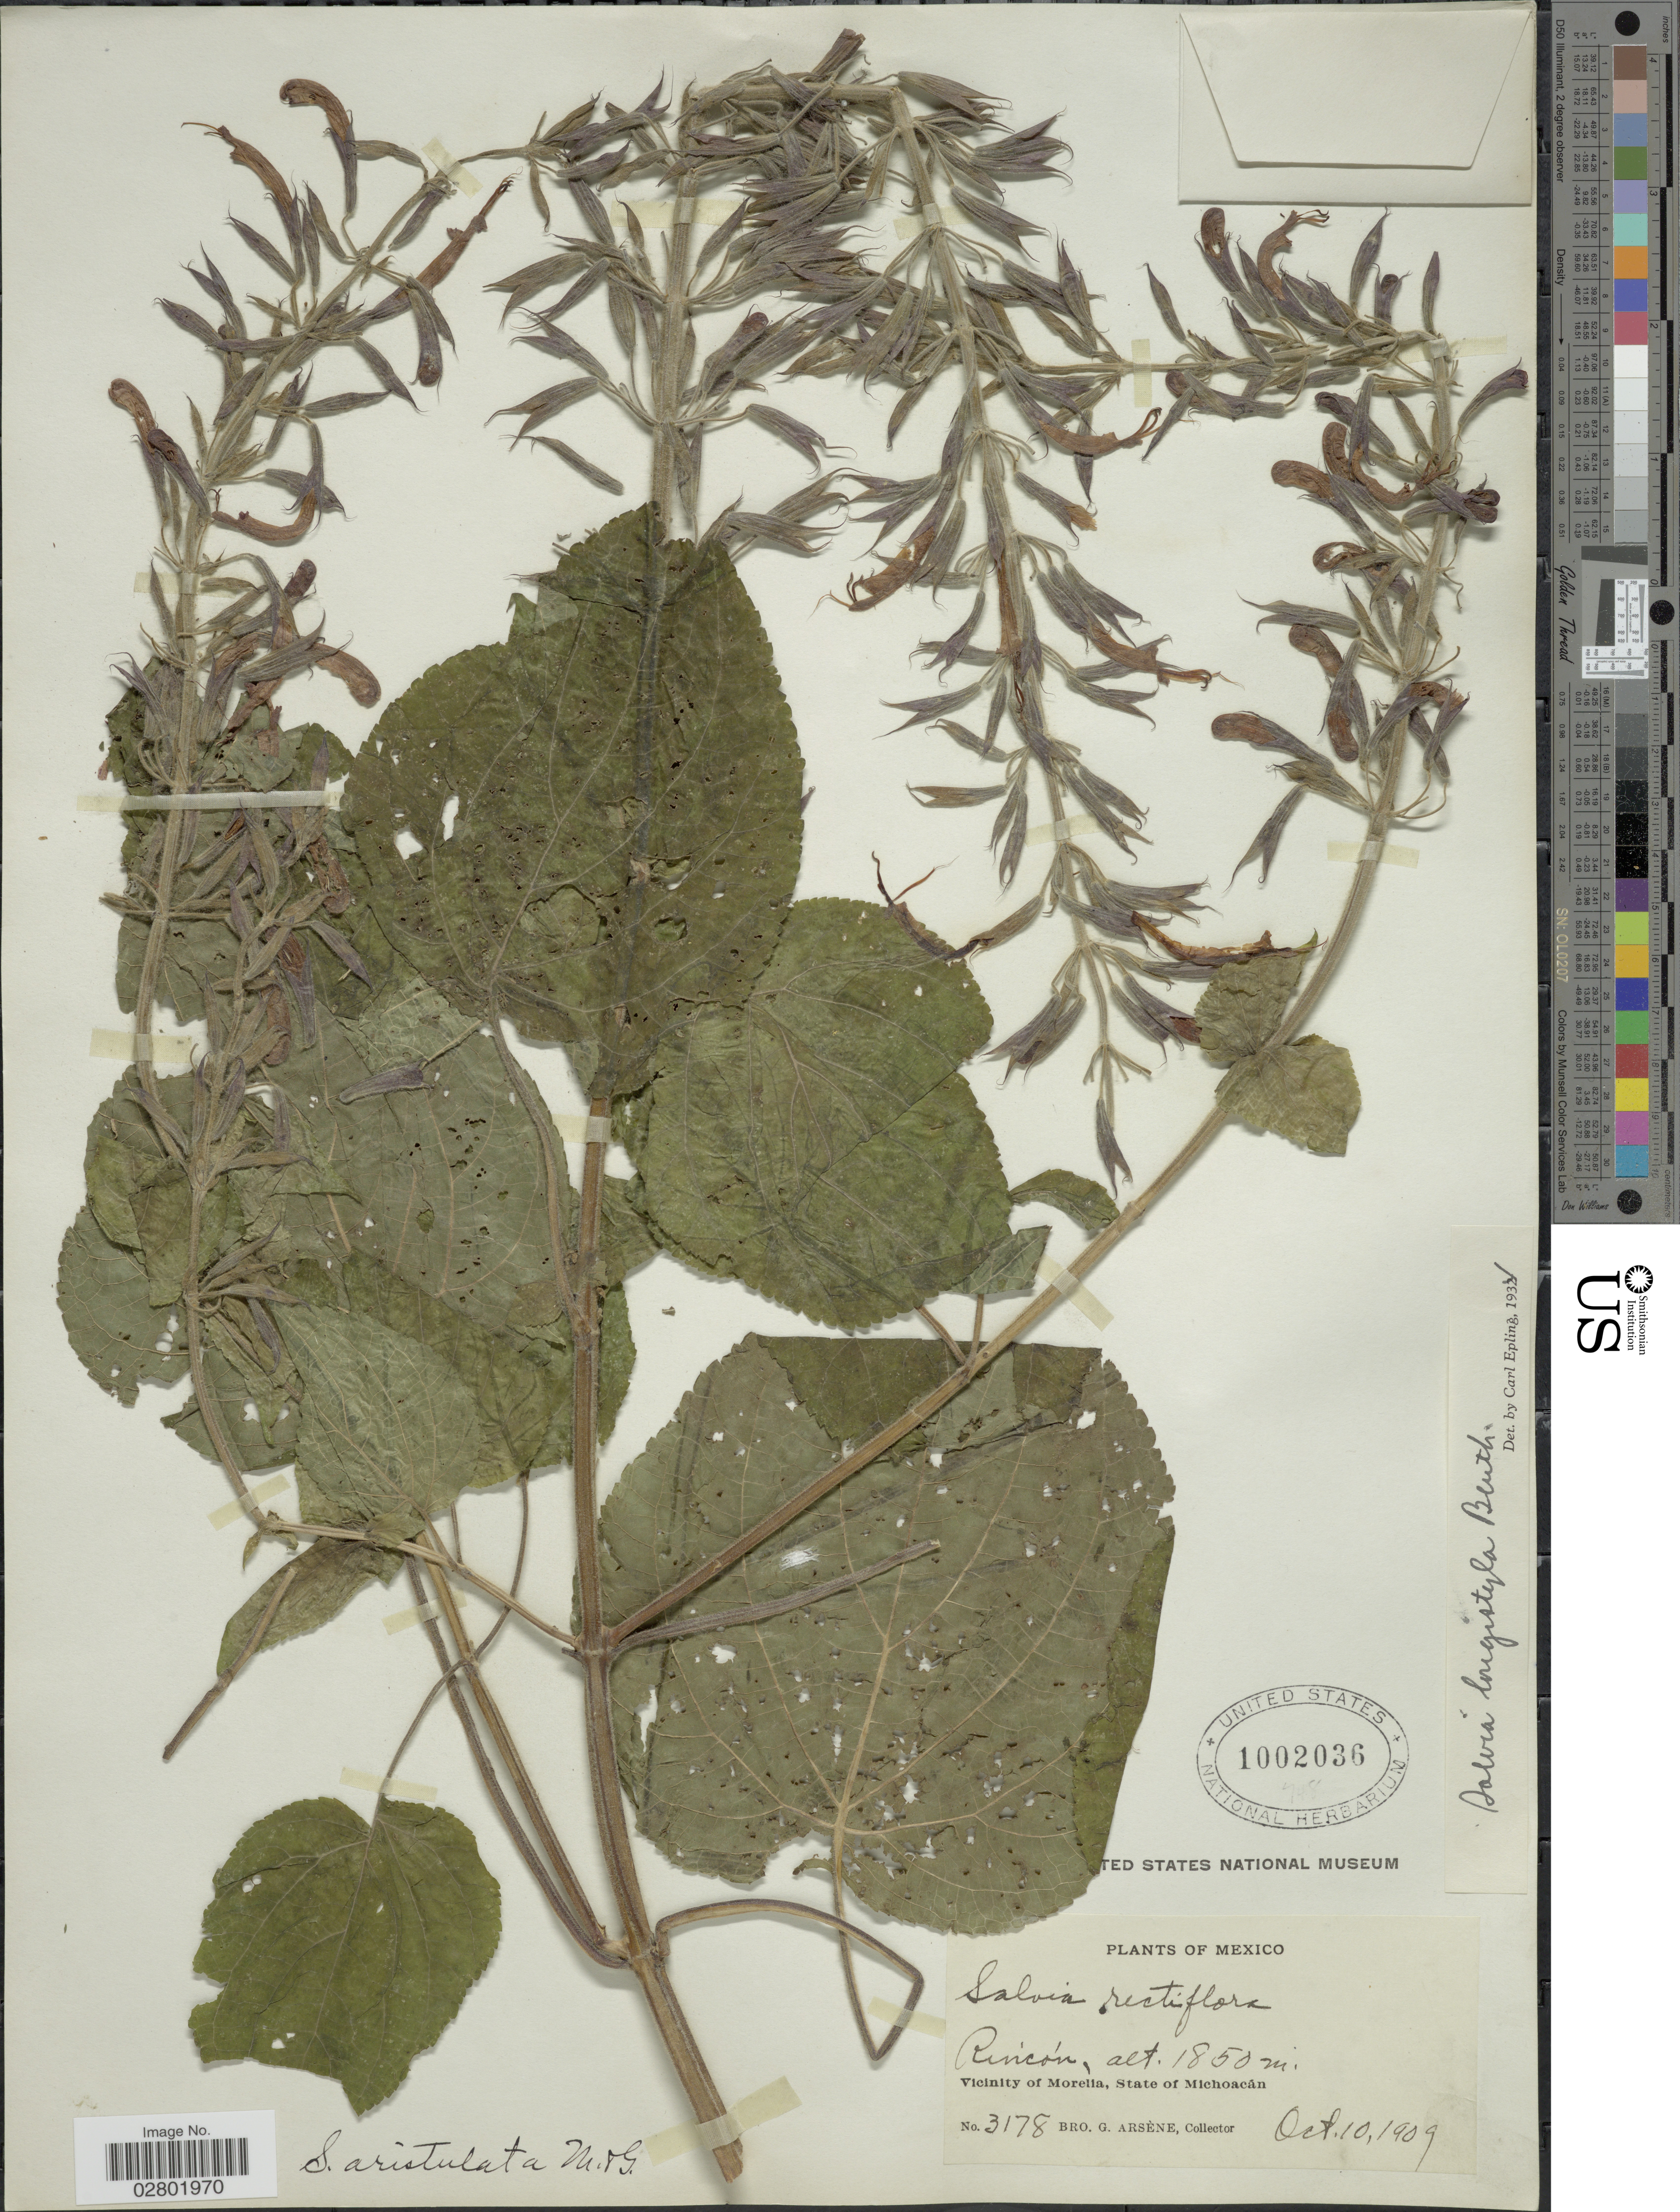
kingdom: Plantae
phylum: Tracheophyta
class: Magnoliopsida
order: Lamiales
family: Lamiaceae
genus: Salvia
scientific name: Salvia longistyla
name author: Benth.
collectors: Bro. G. Arsène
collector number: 3178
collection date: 1909-10-10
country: Mexico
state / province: Michoacán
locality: Rincón, Vicinity of Morelia.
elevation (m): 1850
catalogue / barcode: US 1002036